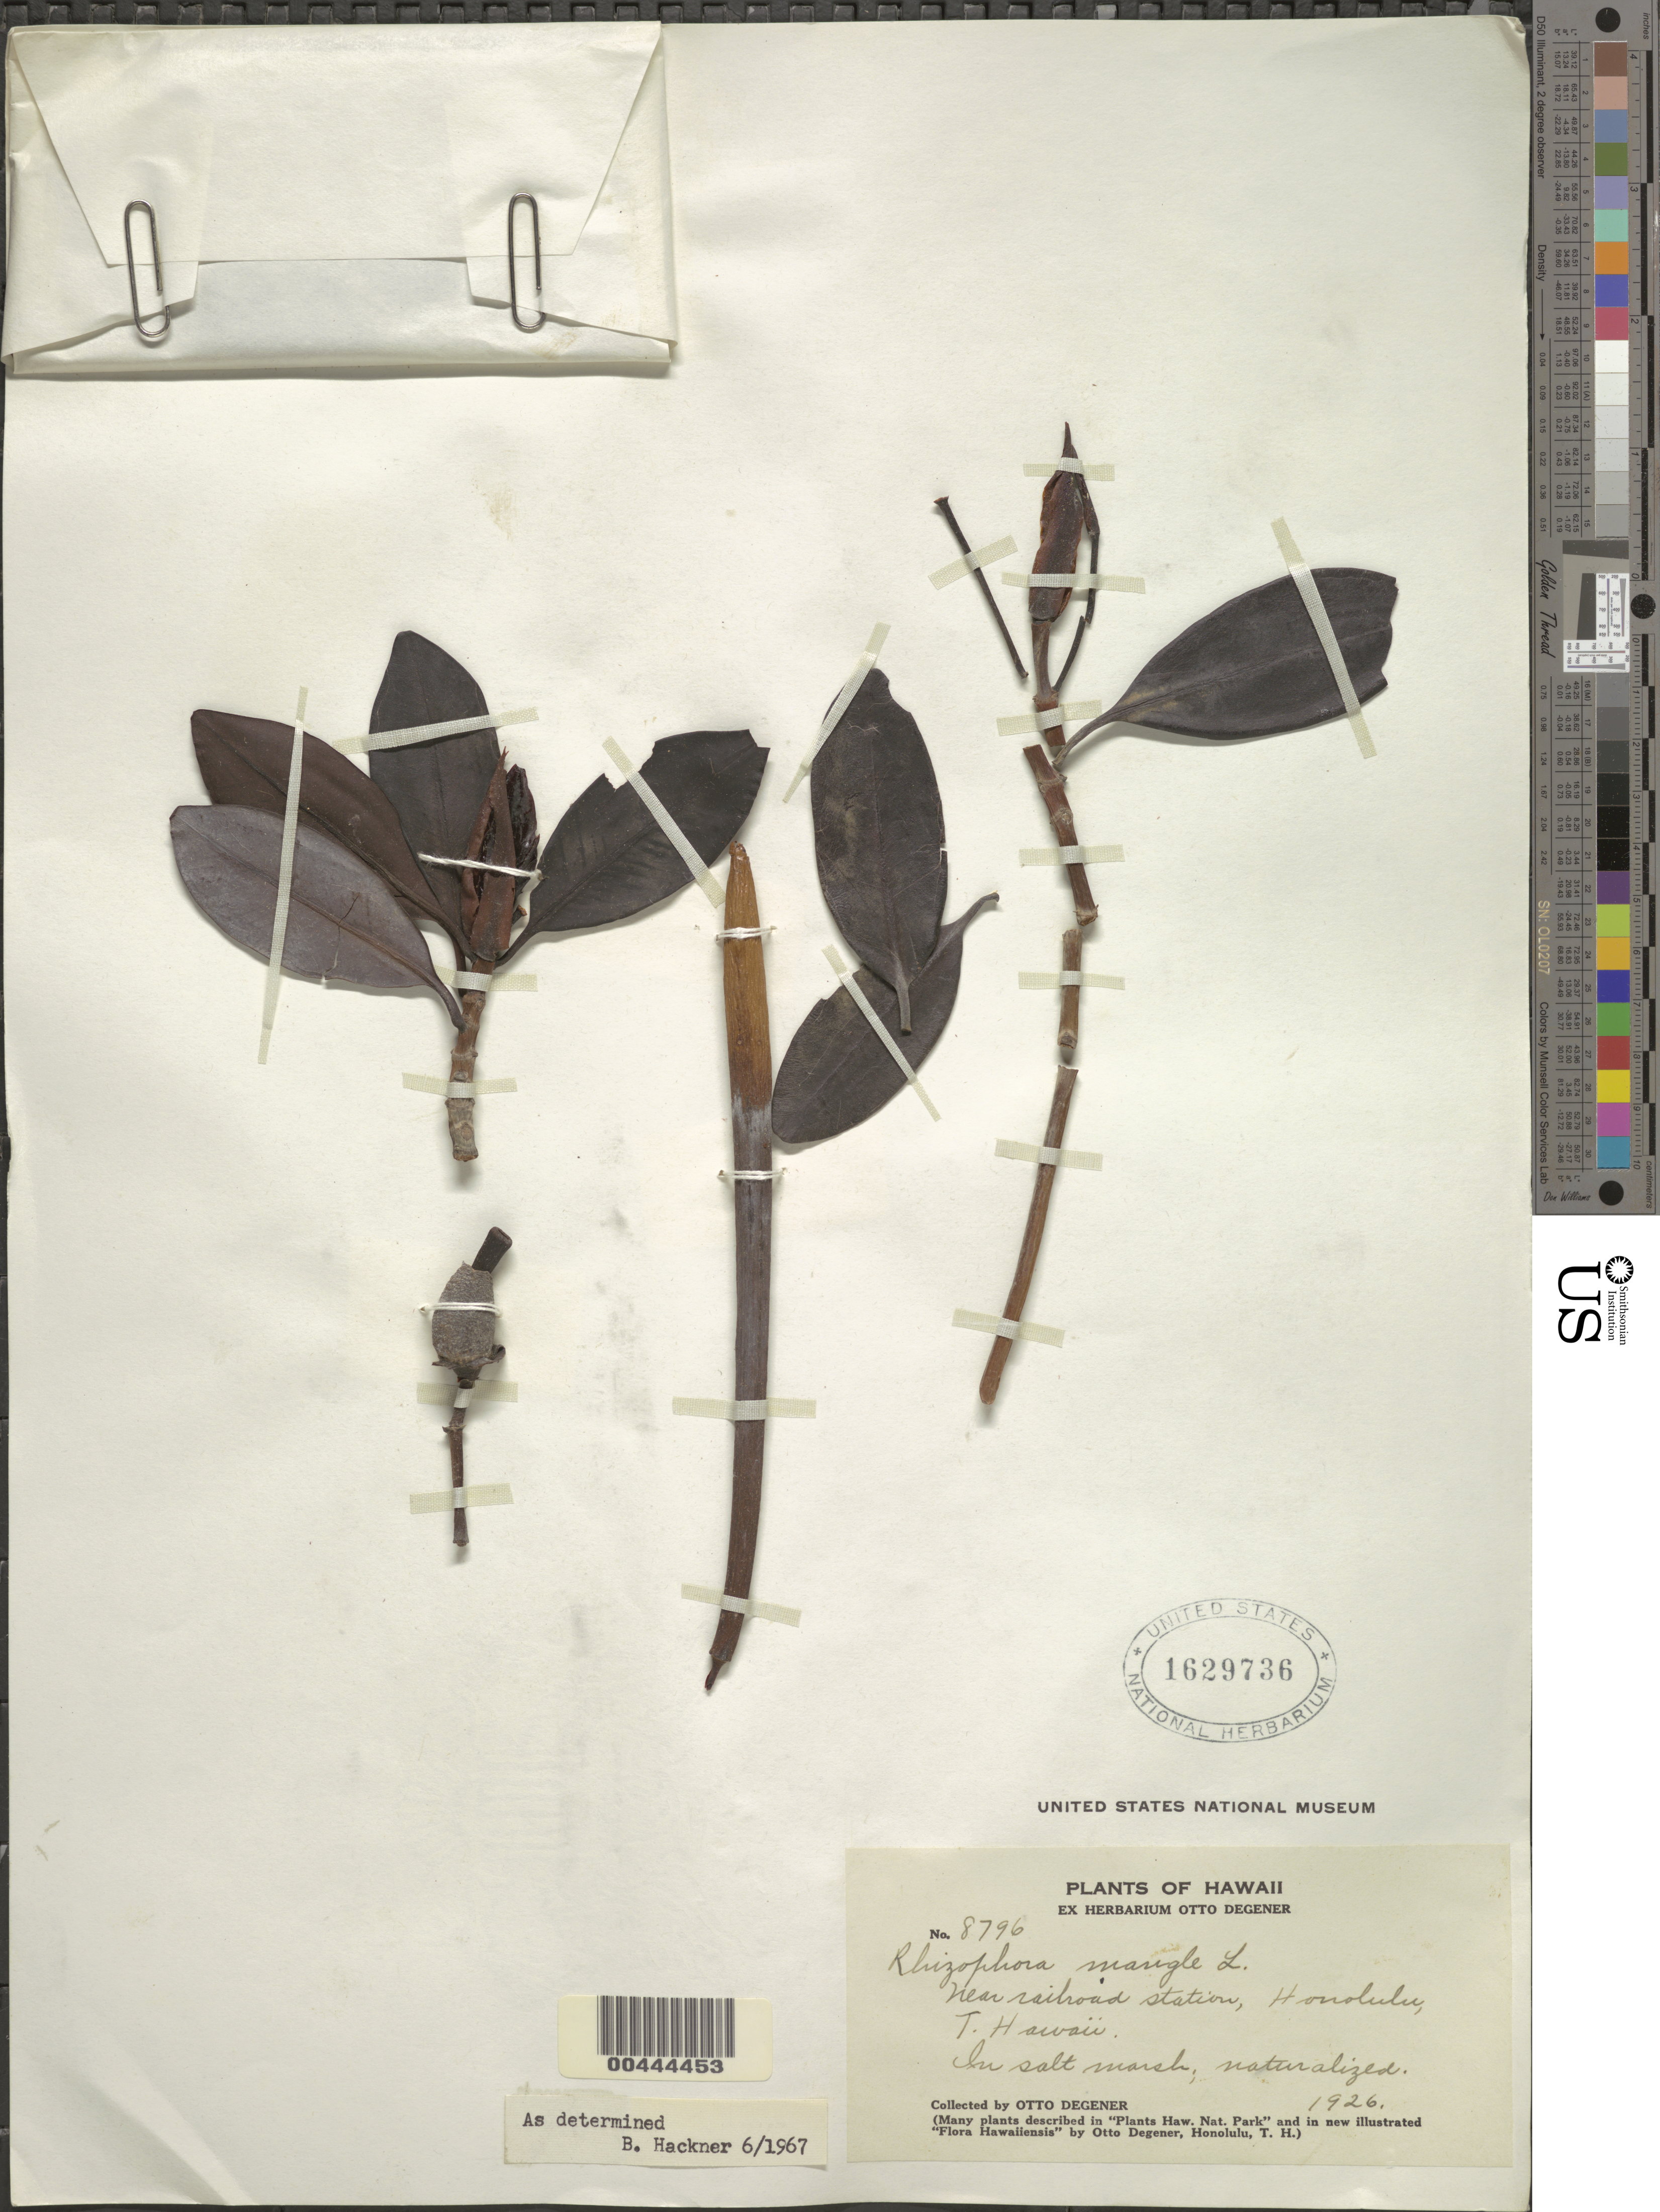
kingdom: Plantae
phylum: Tracheophyta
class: Magnoliopsida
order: Malpighiales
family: Rhizophoraceae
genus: Rhizophora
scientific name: Rhizophora mangle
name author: L.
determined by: Hackner, B.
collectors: O. Degener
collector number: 8796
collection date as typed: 1926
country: United States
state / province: Hawaii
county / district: Honolulu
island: Oahu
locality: Near railroad station, Honolulu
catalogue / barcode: US 1629736